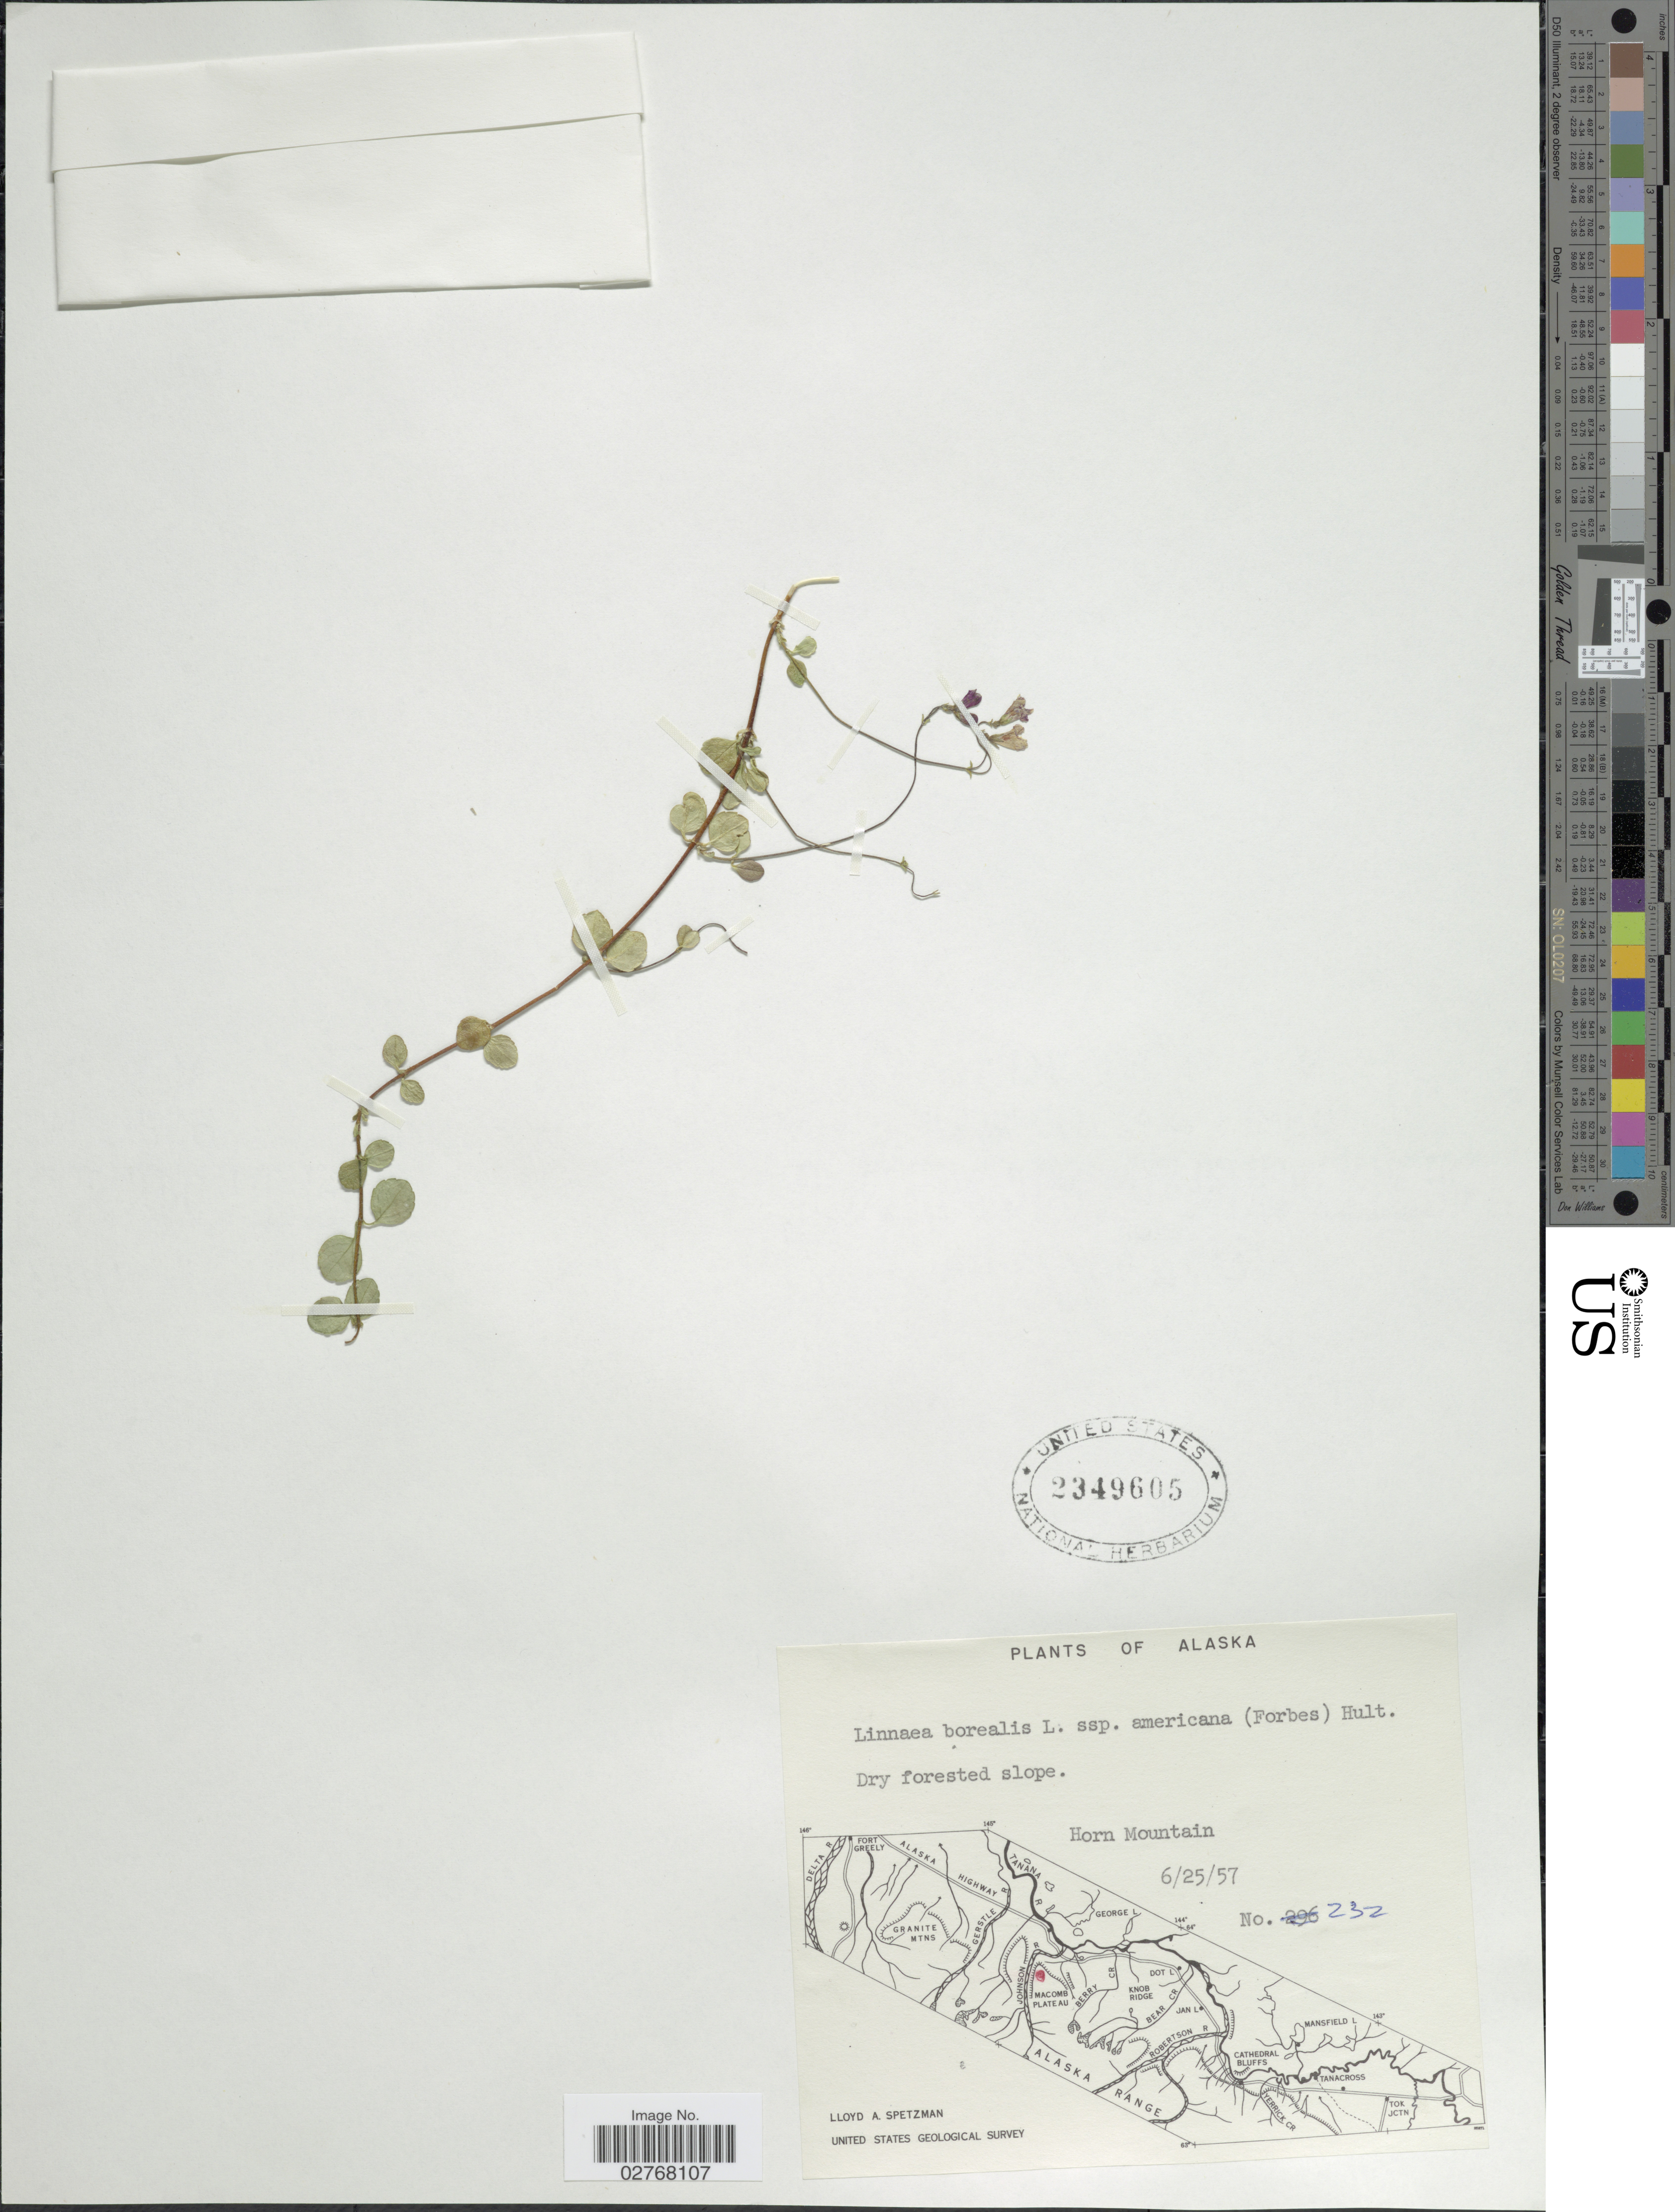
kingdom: Plantae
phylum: Tracheophyta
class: Magnoliopsida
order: Dipsacales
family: Caprifoliaceae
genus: Linnaea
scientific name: Linnaea borealis var. americana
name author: (J. Forbes) Rehder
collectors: L. Spetzman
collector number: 232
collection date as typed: Transcribed d/m/y: 25/6/57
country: United States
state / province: Alaska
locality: Horn Mountain.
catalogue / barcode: US 2349605